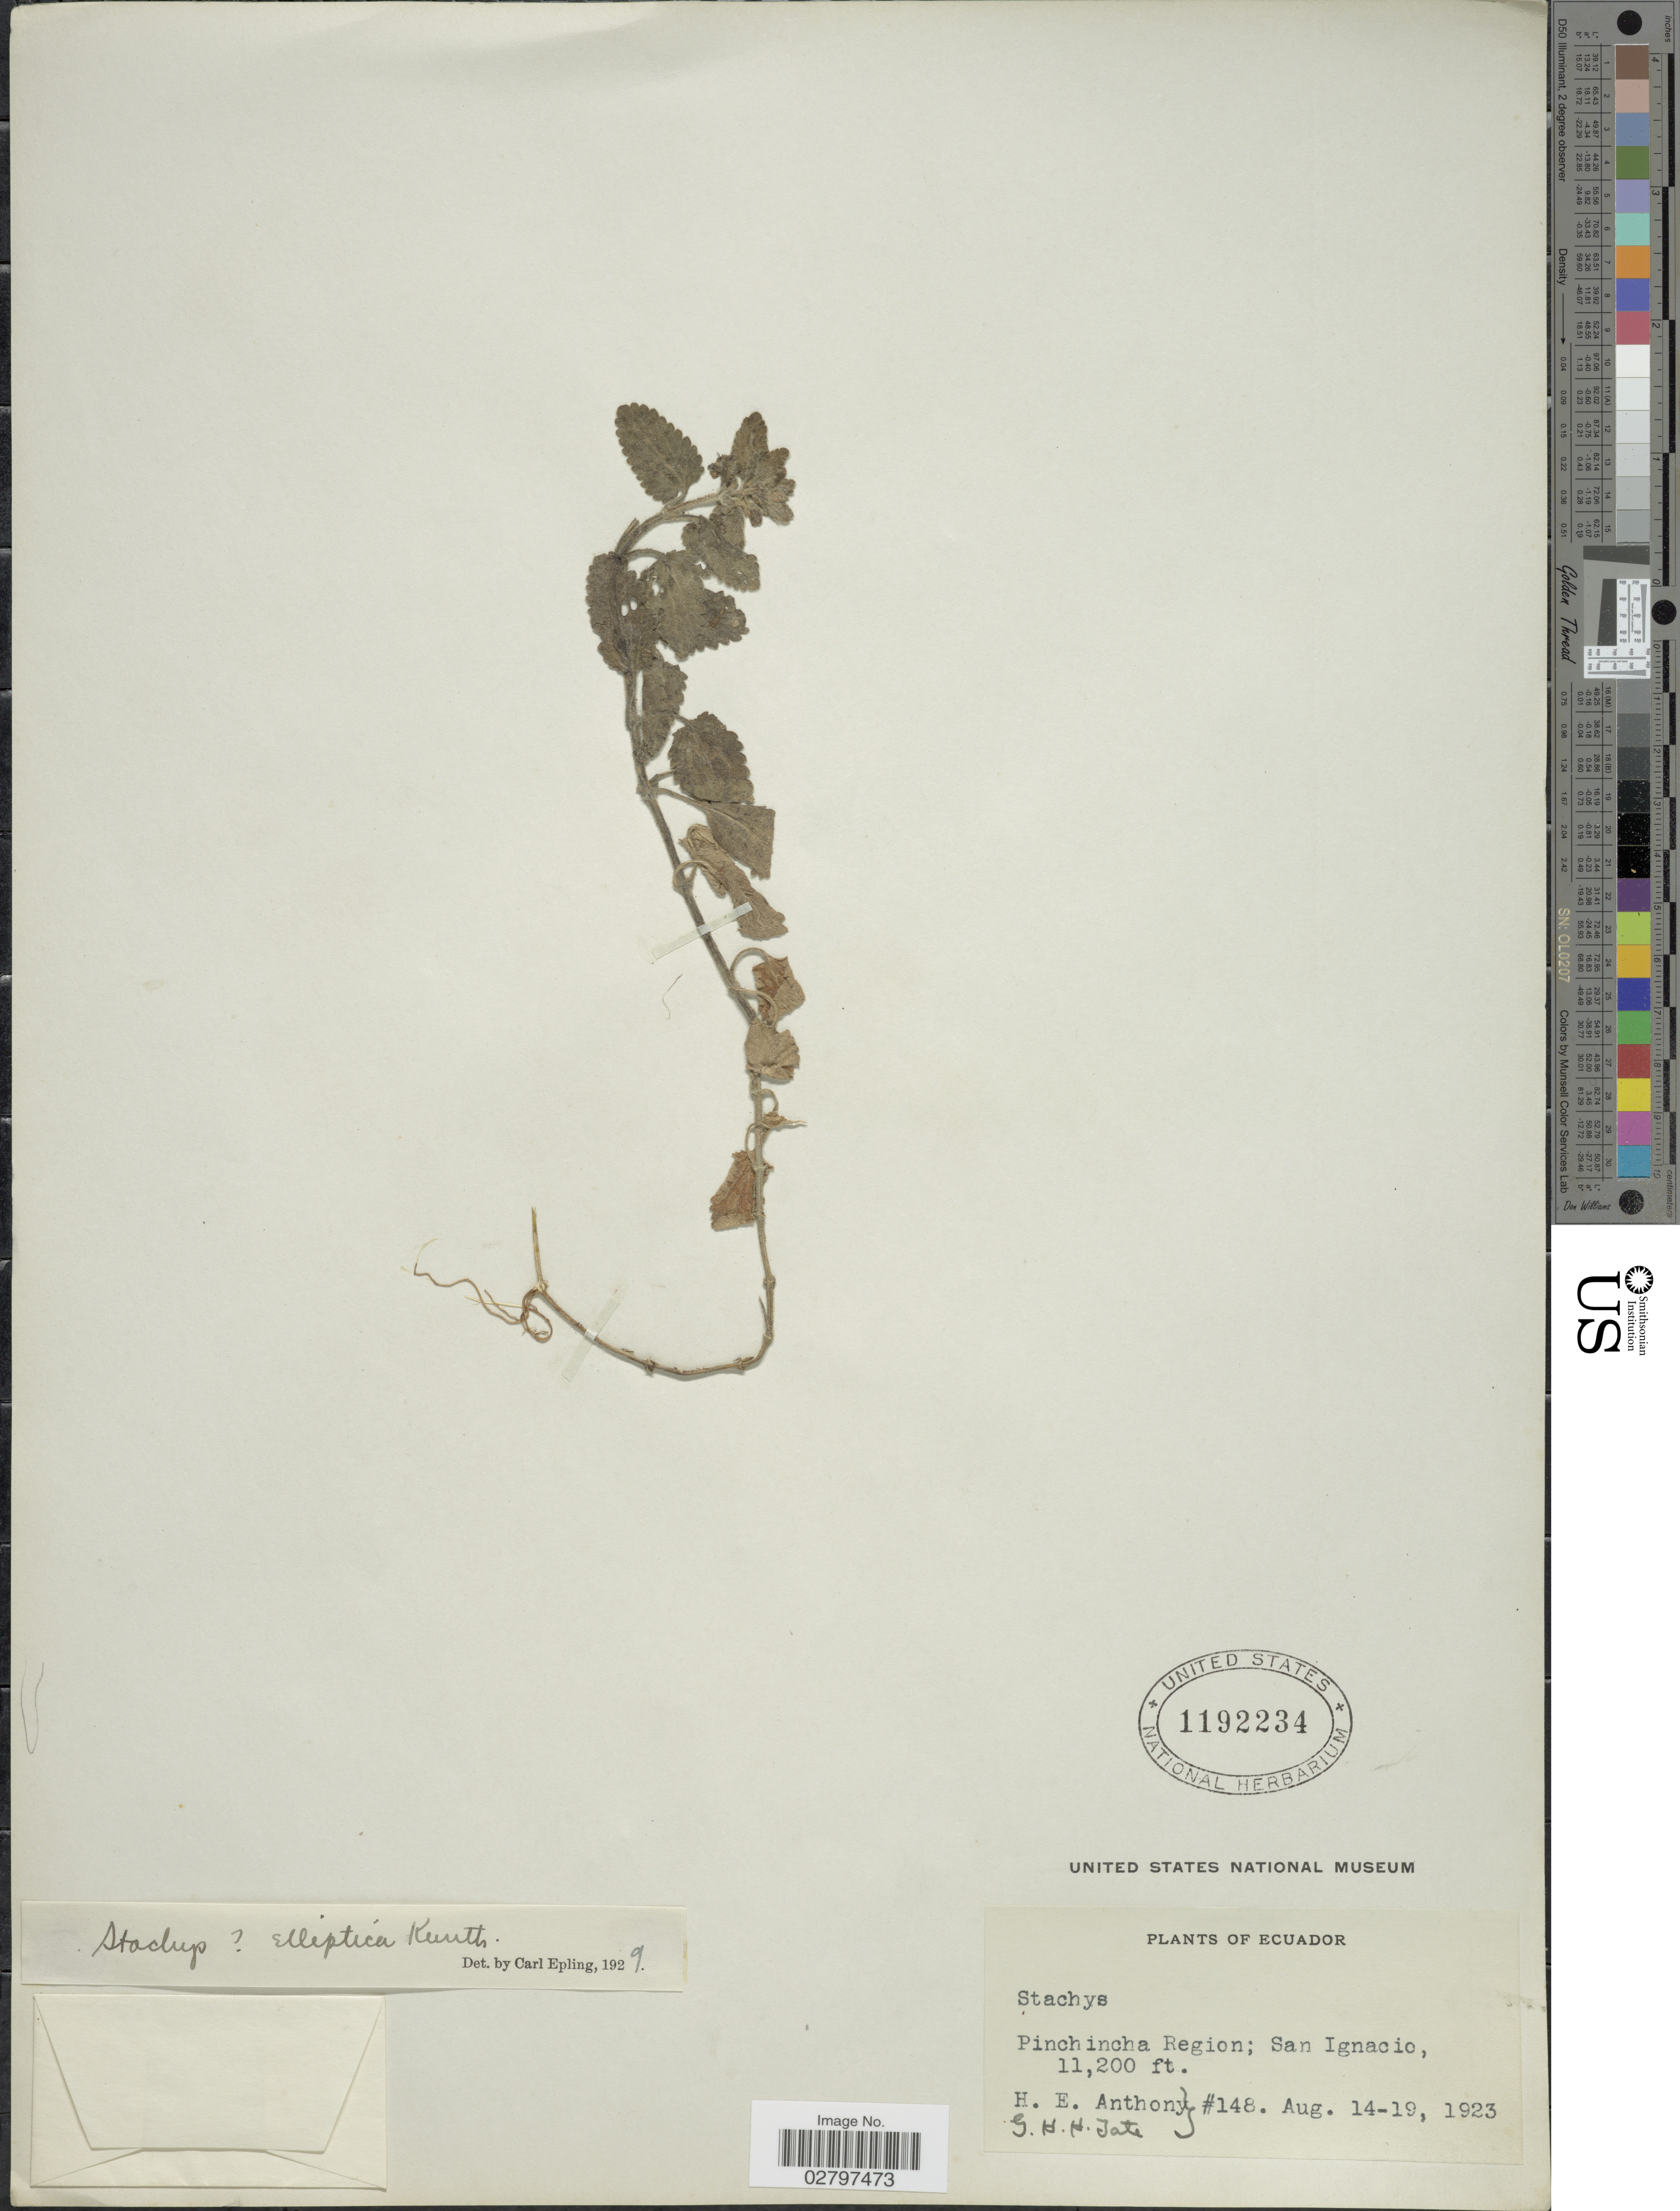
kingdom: Plantae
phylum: Tracheophyta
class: Magnoliopsida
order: Lamiales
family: Lamiaceae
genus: Stachys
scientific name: Stachys elliptica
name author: Kunth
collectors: H. E. Anthony & G. H. H.Tate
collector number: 148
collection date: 1923-08-14/1923-08-19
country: Ecuador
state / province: Pichincha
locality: San Ignacio.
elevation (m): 3414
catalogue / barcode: US 1192234